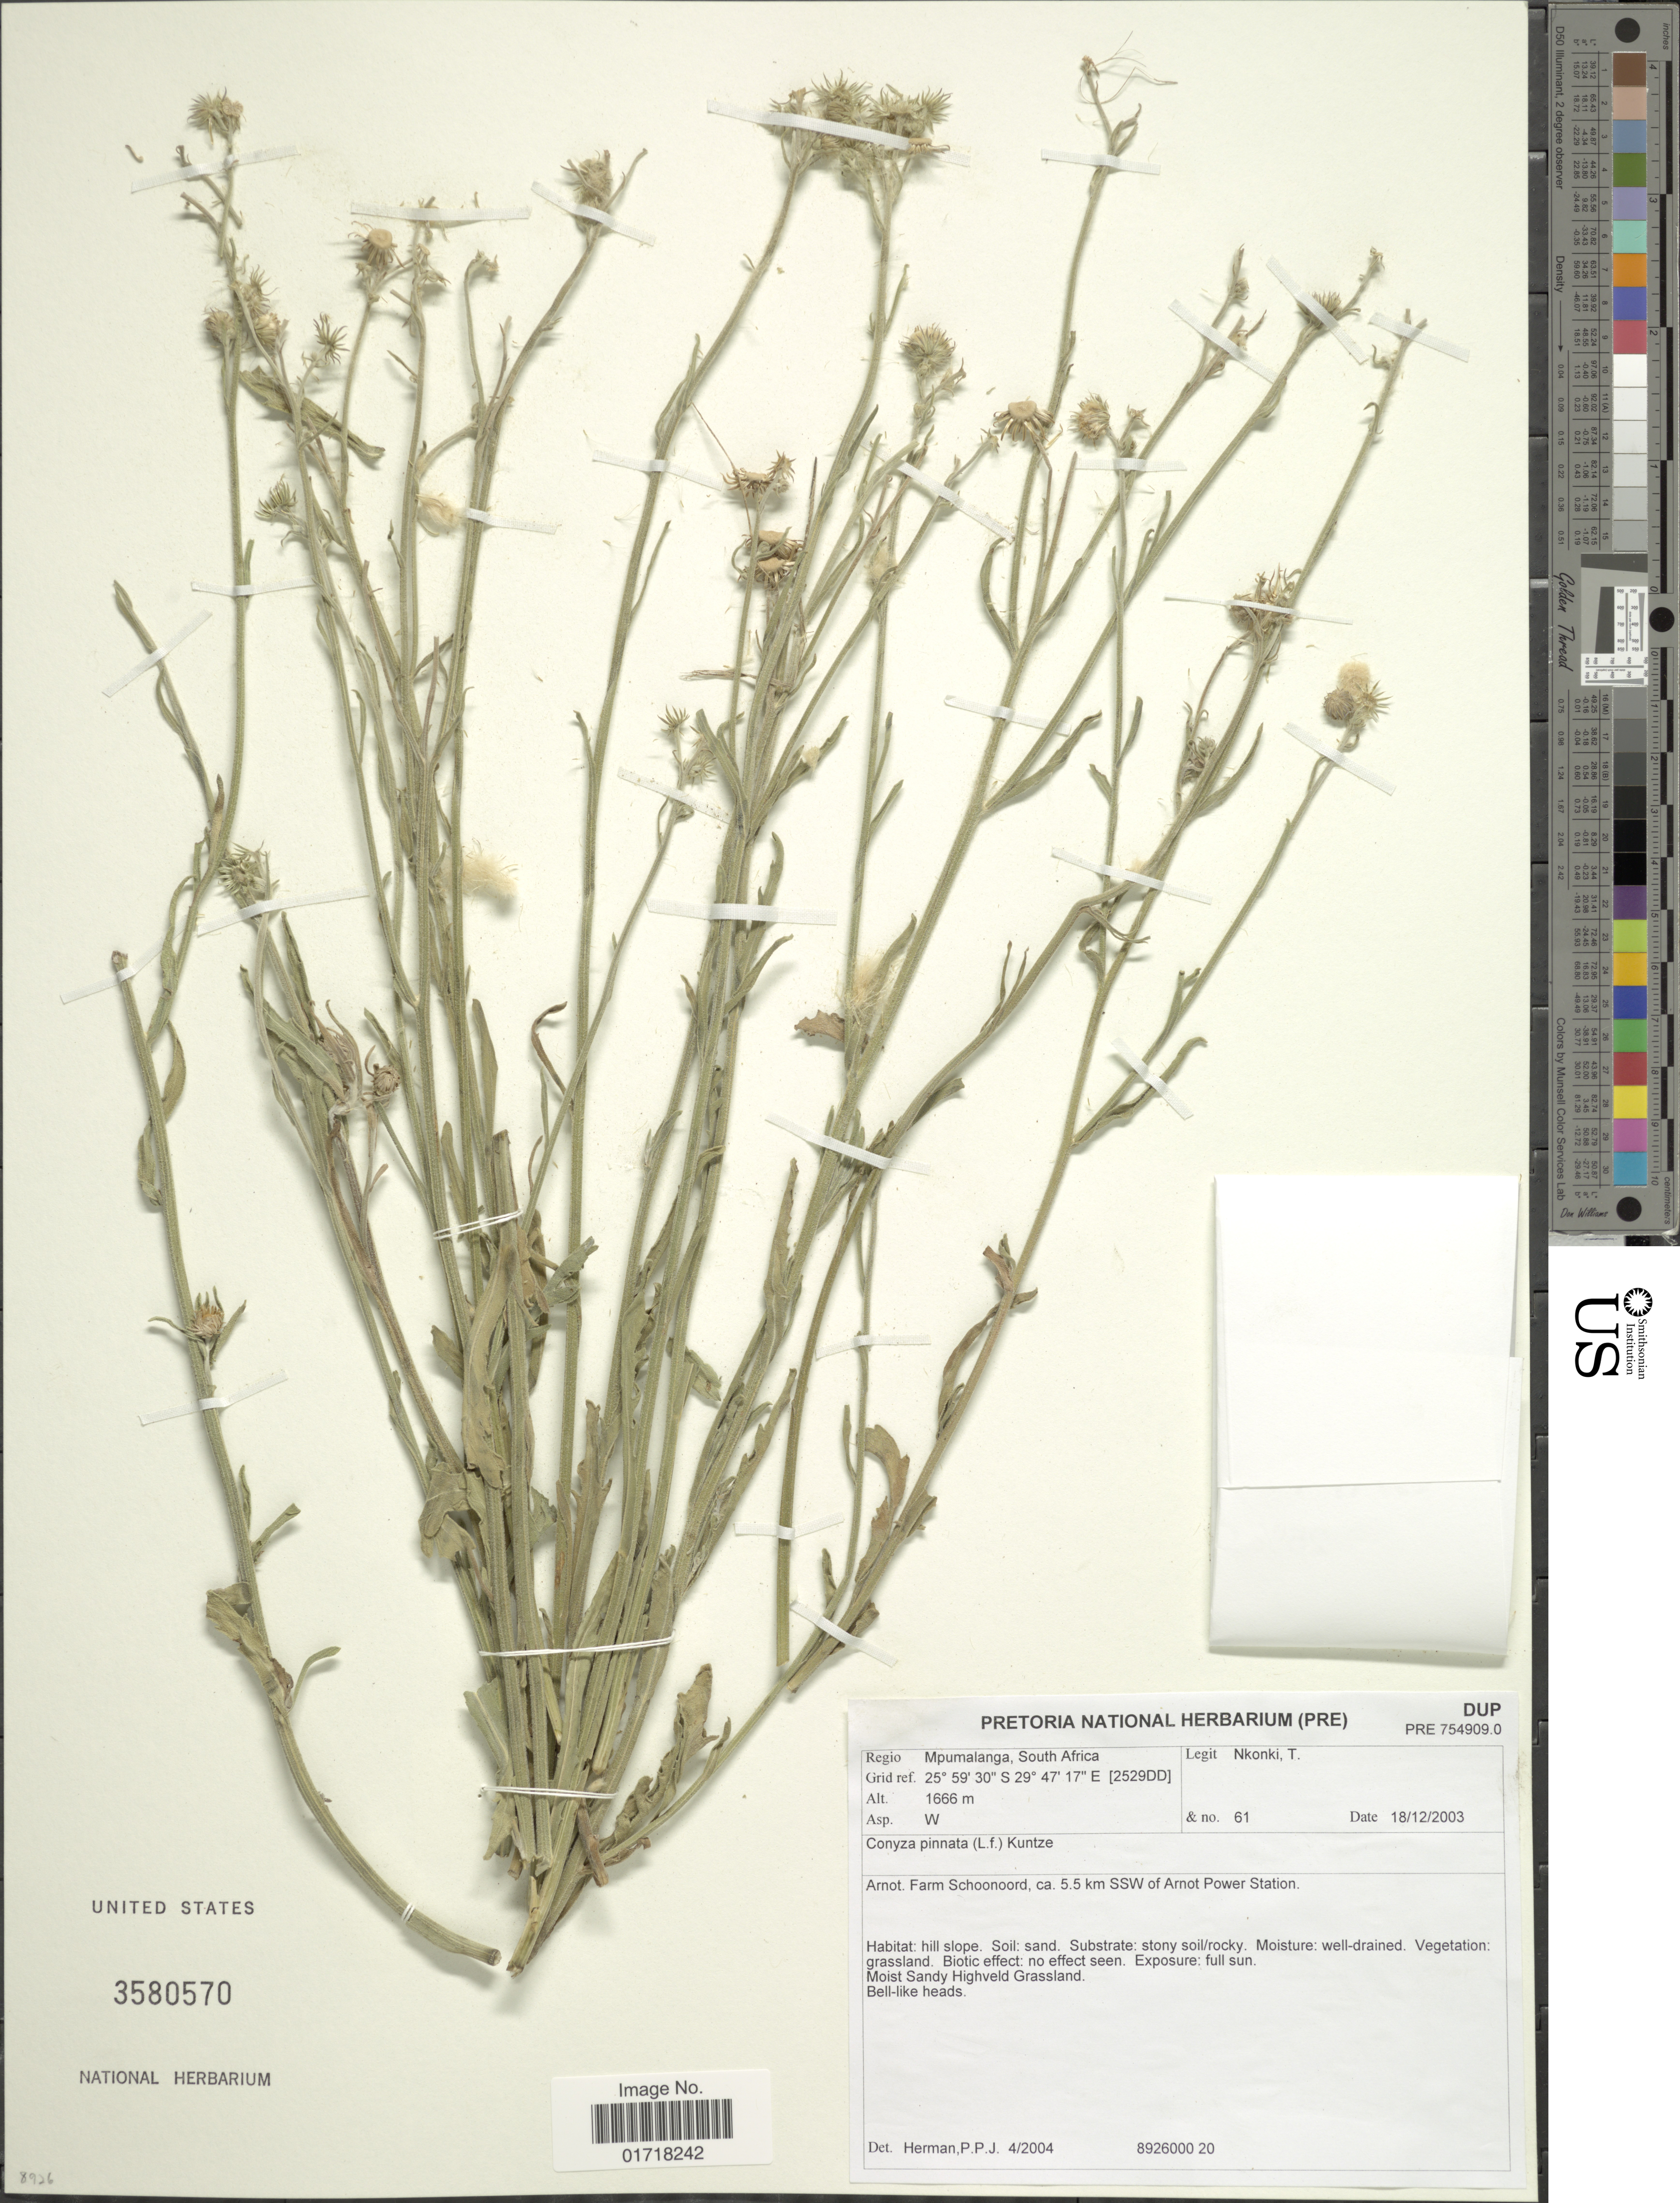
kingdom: Plantae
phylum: Tracheophyta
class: Magnoliopsida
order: Asterales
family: Asteraceae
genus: Conyza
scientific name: Conyza pinnata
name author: (L. f.) Kuntze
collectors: T. Nkonki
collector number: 61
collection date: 2003-12-18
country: South Africa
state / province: Mpumalanga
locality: Regio Mpumalanga, South Africa, Grid ref. [2529DD], Arnot., Farm Schoonoord, 5.5 km SSW of Arnot Power Station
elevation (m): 1666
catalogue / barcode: US 3580570